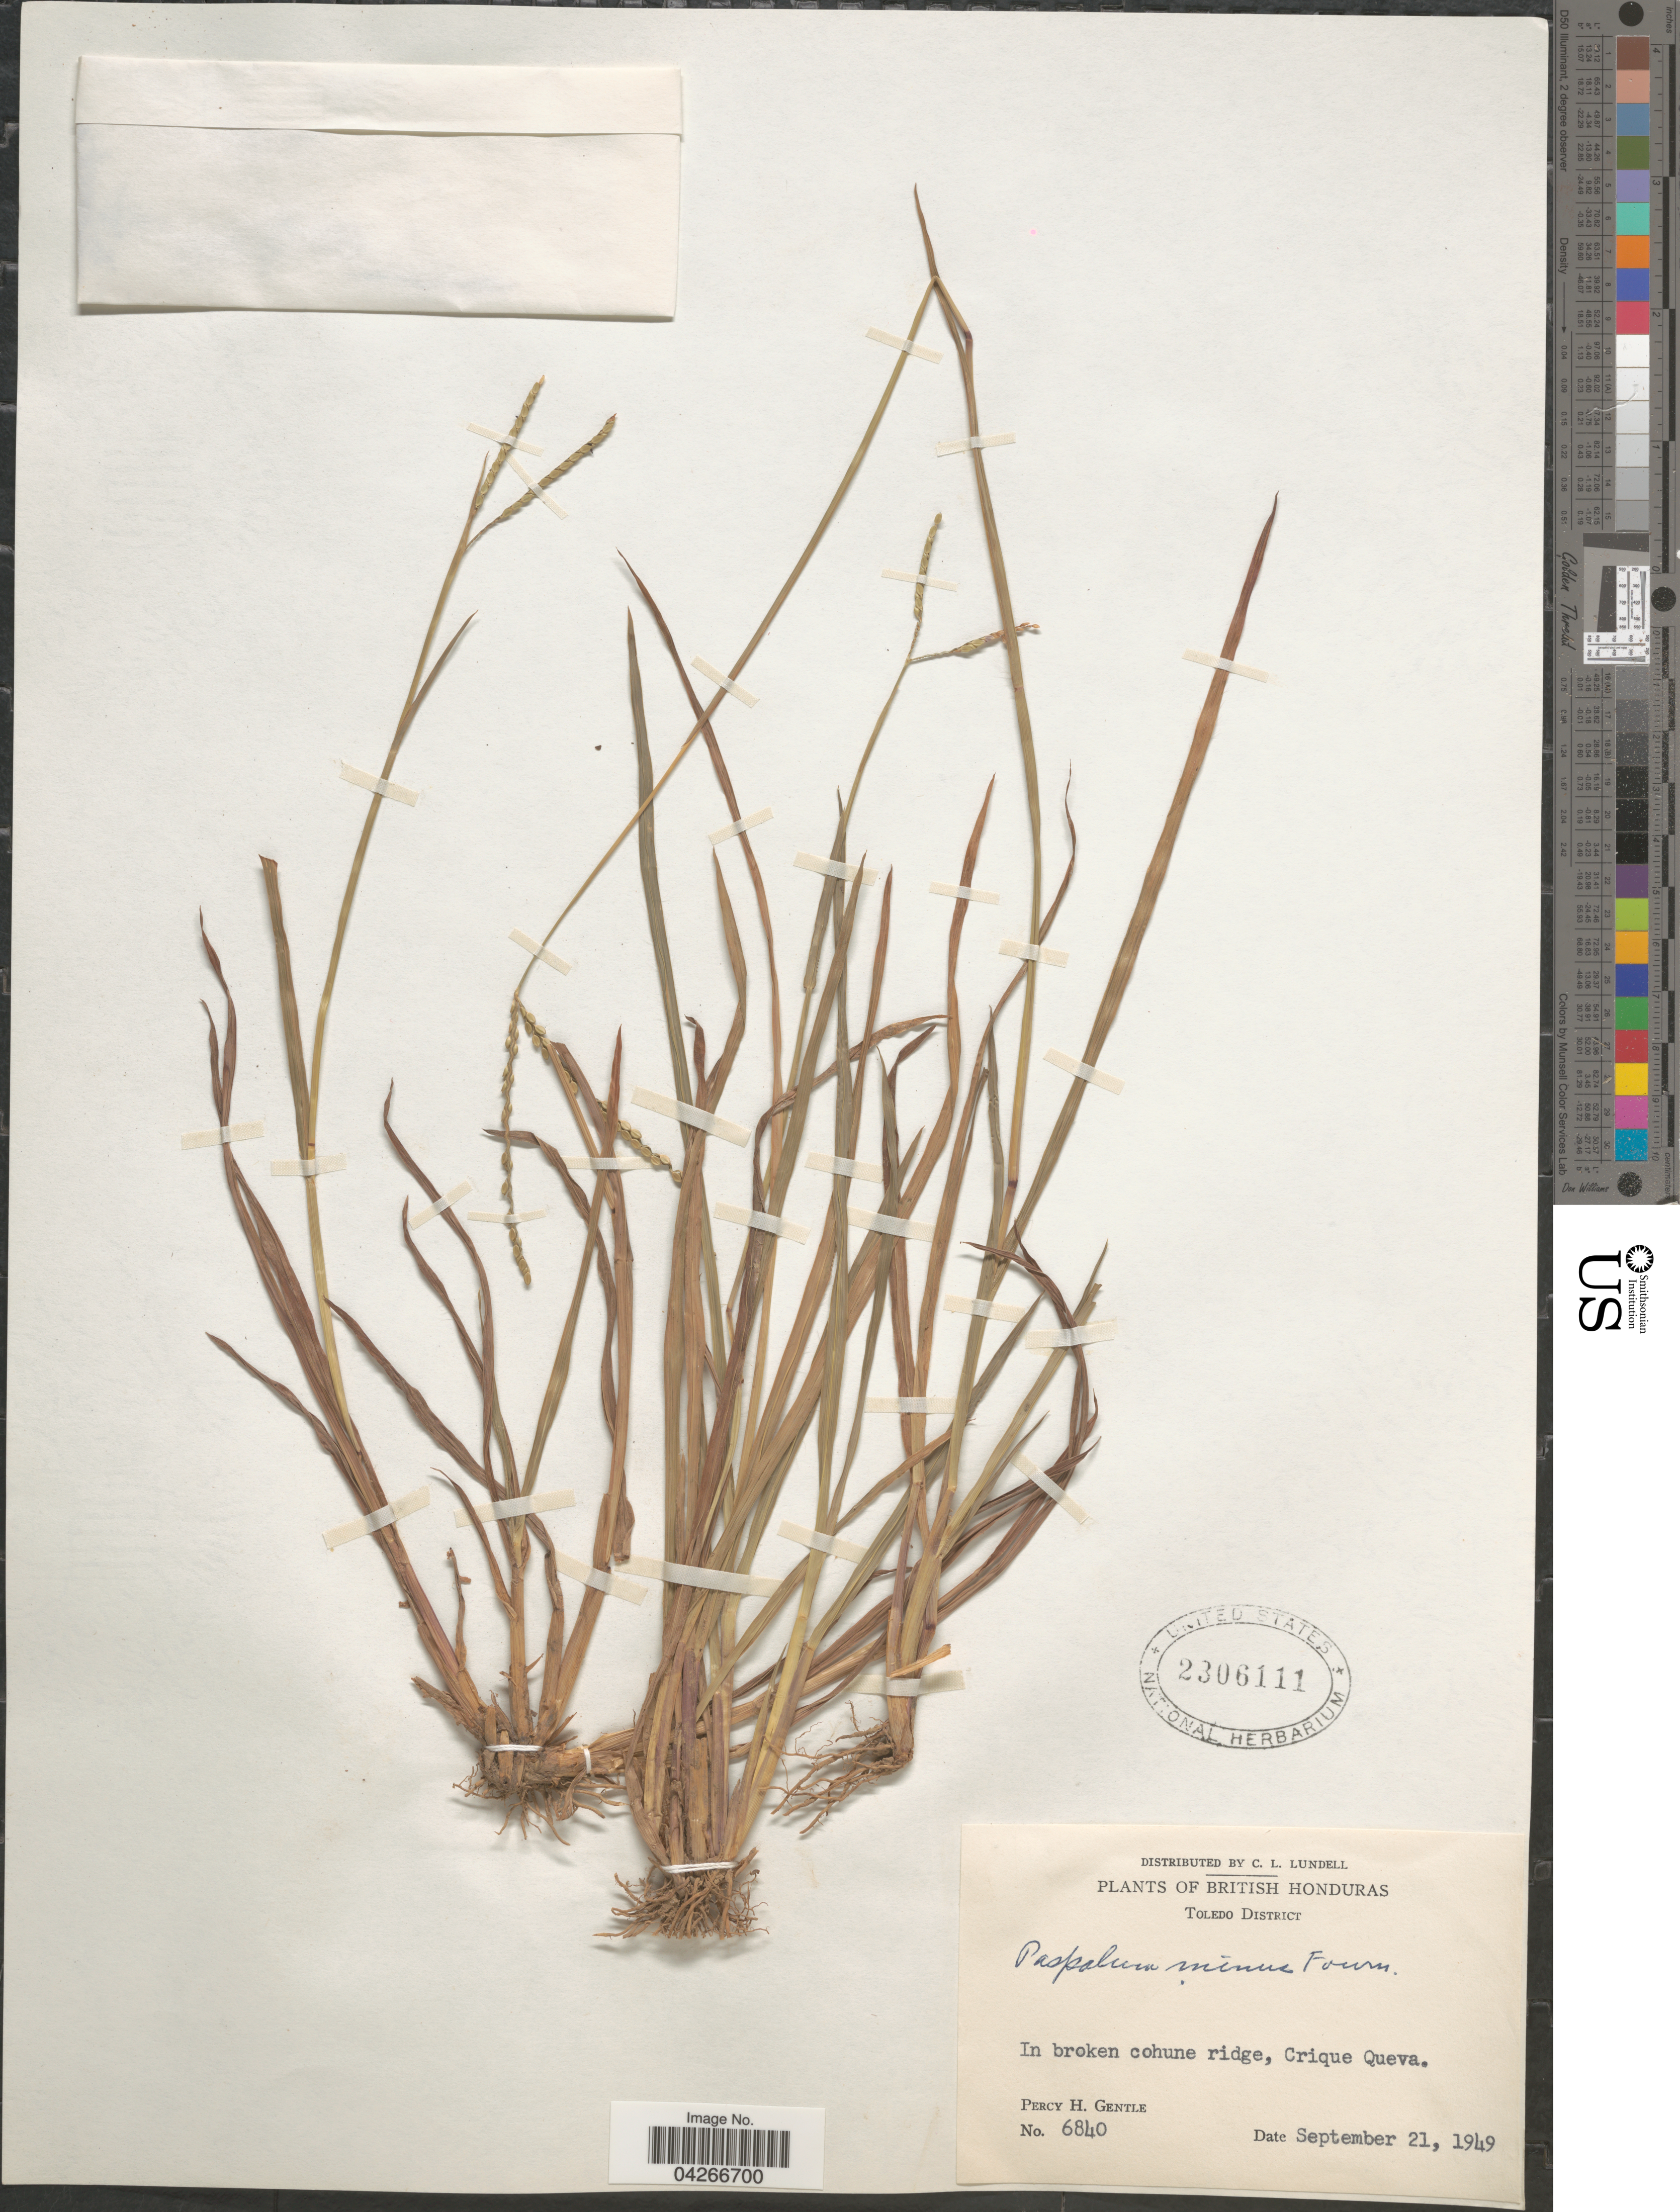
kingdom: Plantae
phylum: Tracheophyta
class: Liliopsida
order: Poales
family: Poaceae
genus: Paspalum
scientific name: Paspalum minus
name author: E. Fourn.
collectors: P. H. Gentle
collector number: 6840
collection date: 1949-09-21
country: Belize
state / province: Toledo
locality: British Honduras. Toledo District. In broken cohune ridge, Crique Queva.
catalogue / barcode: US 2306111